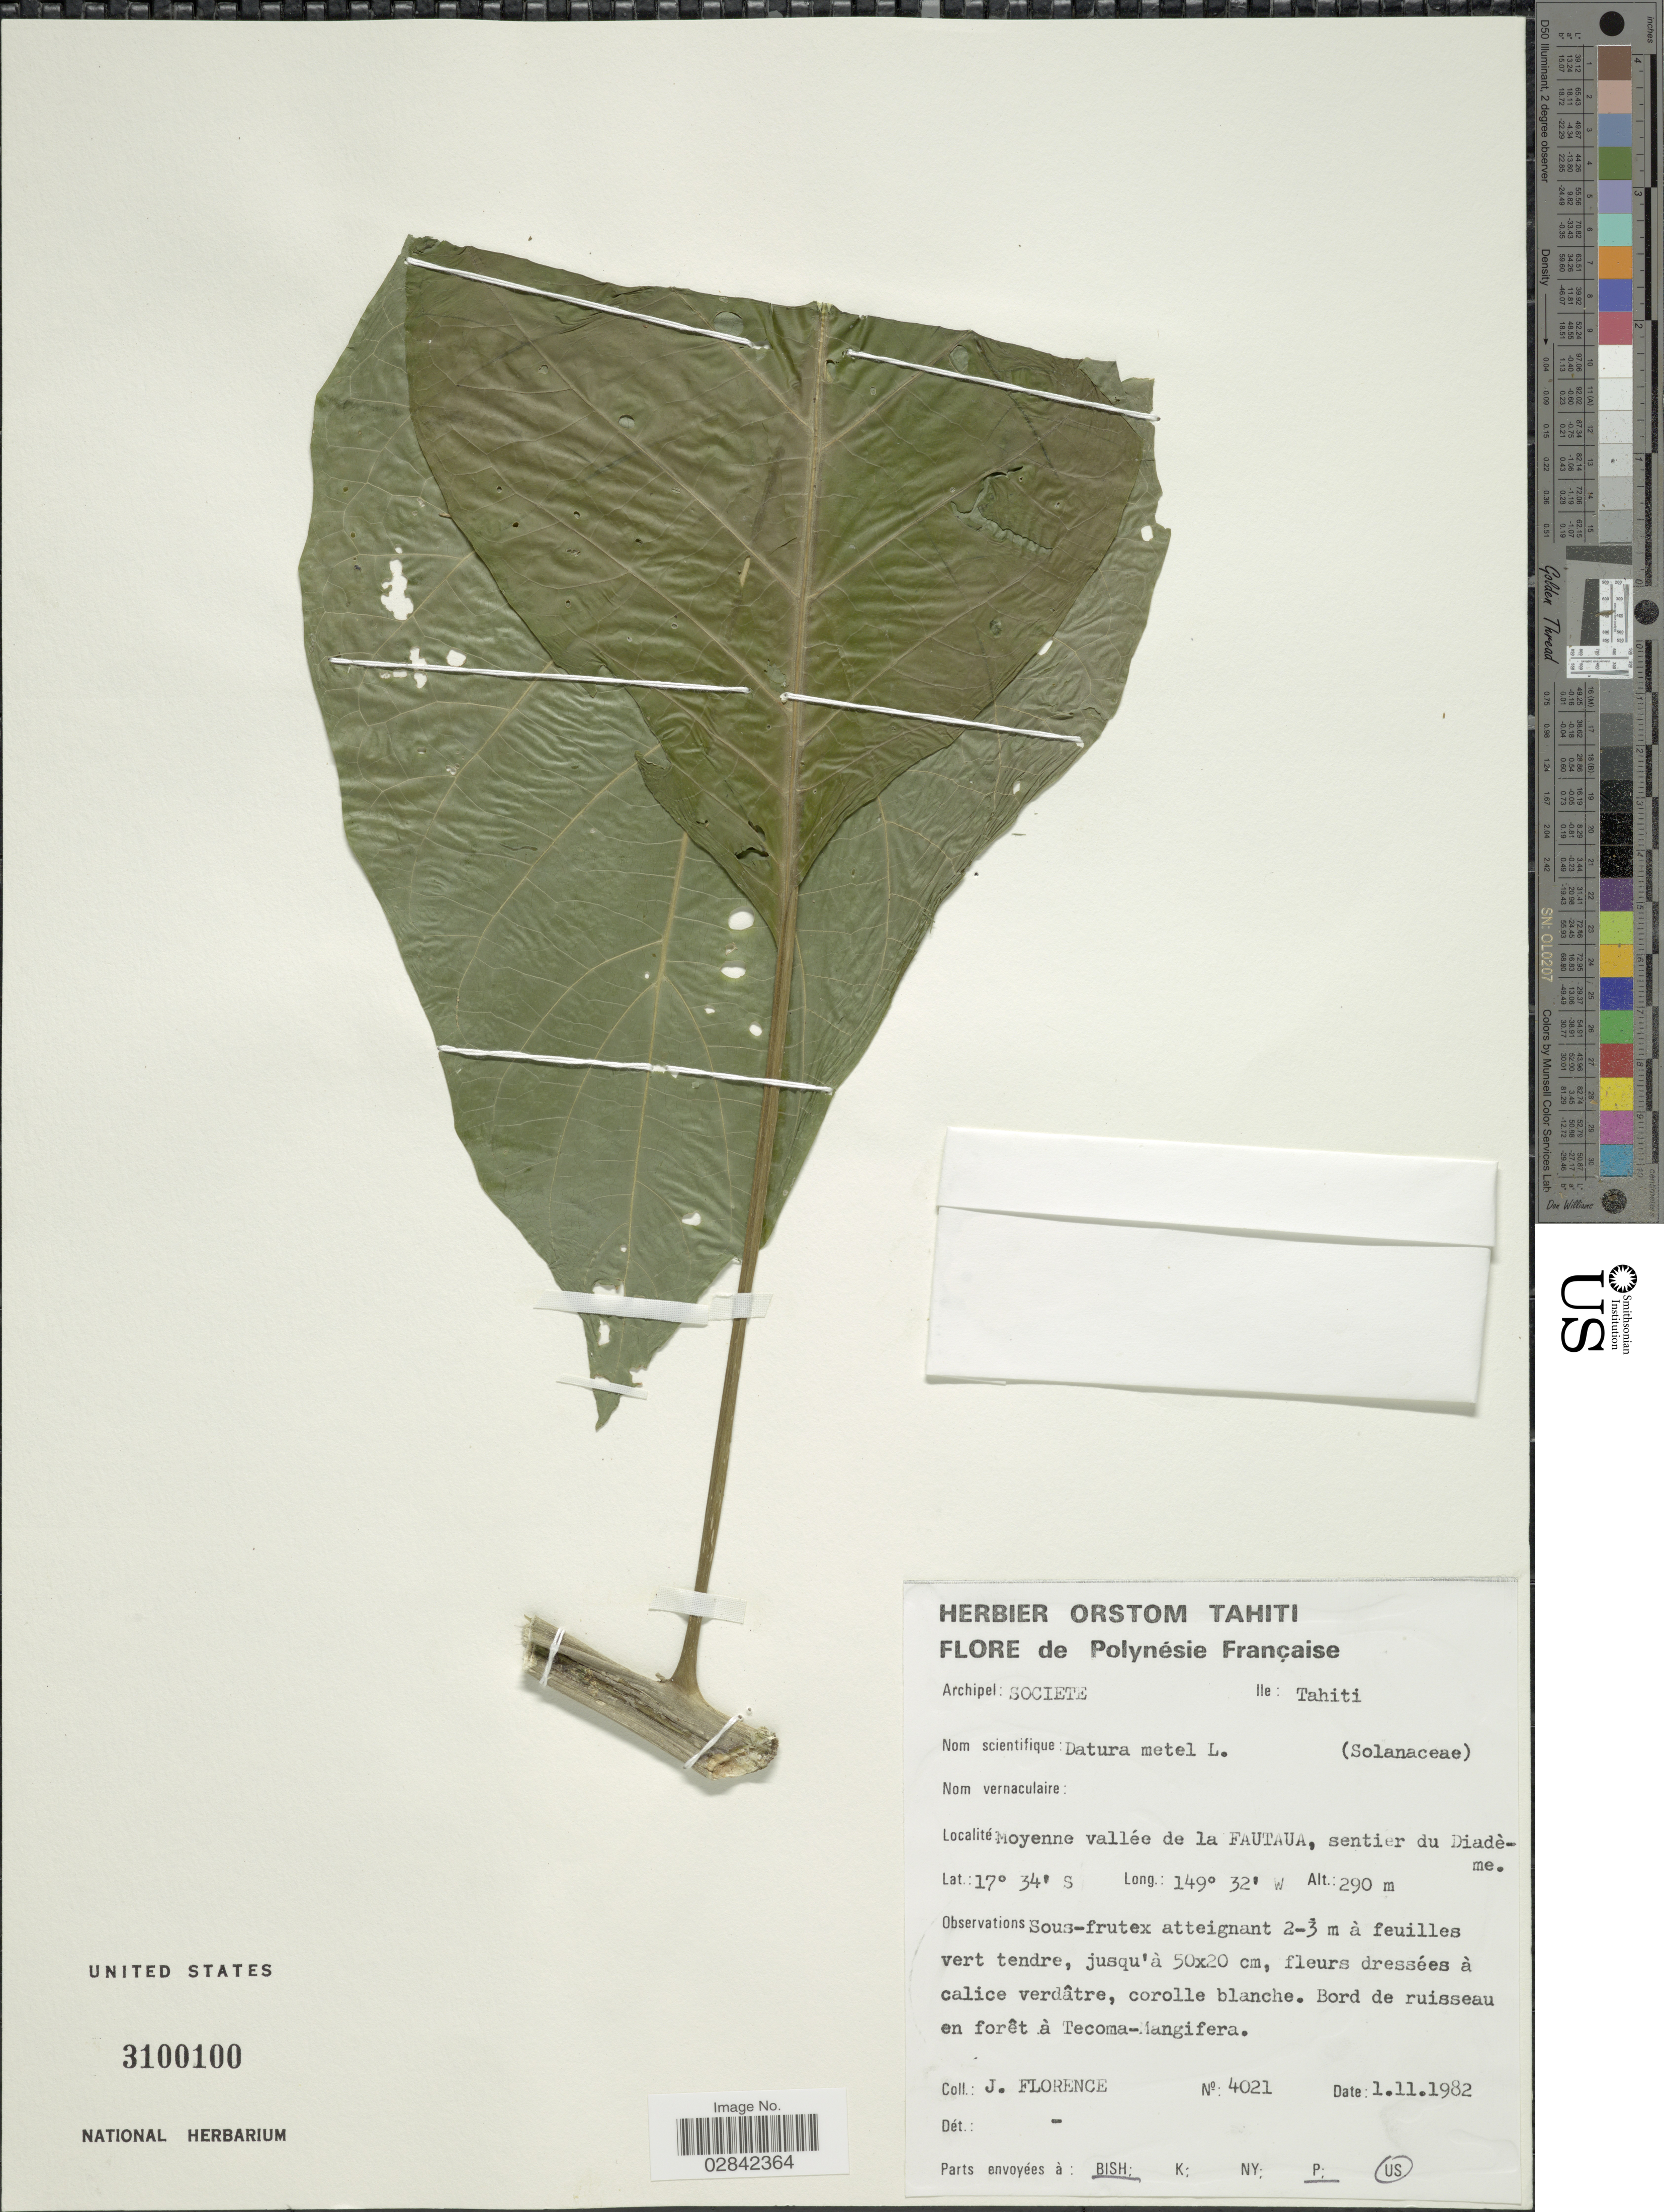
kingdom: Plantae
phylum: Tracheophyta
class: Magnoliopsida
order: Solanales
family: Solanaceae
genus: Datura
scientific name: Datura metel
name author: L.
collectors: J. Florence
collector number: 4021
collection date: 1982-11-01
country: French Polynesia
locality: Archipel: Societe, Ile: Tahiti, Moyenne vallée de la Fautaua, sentier du Diadème.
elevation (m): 290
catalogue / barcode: US 3100100